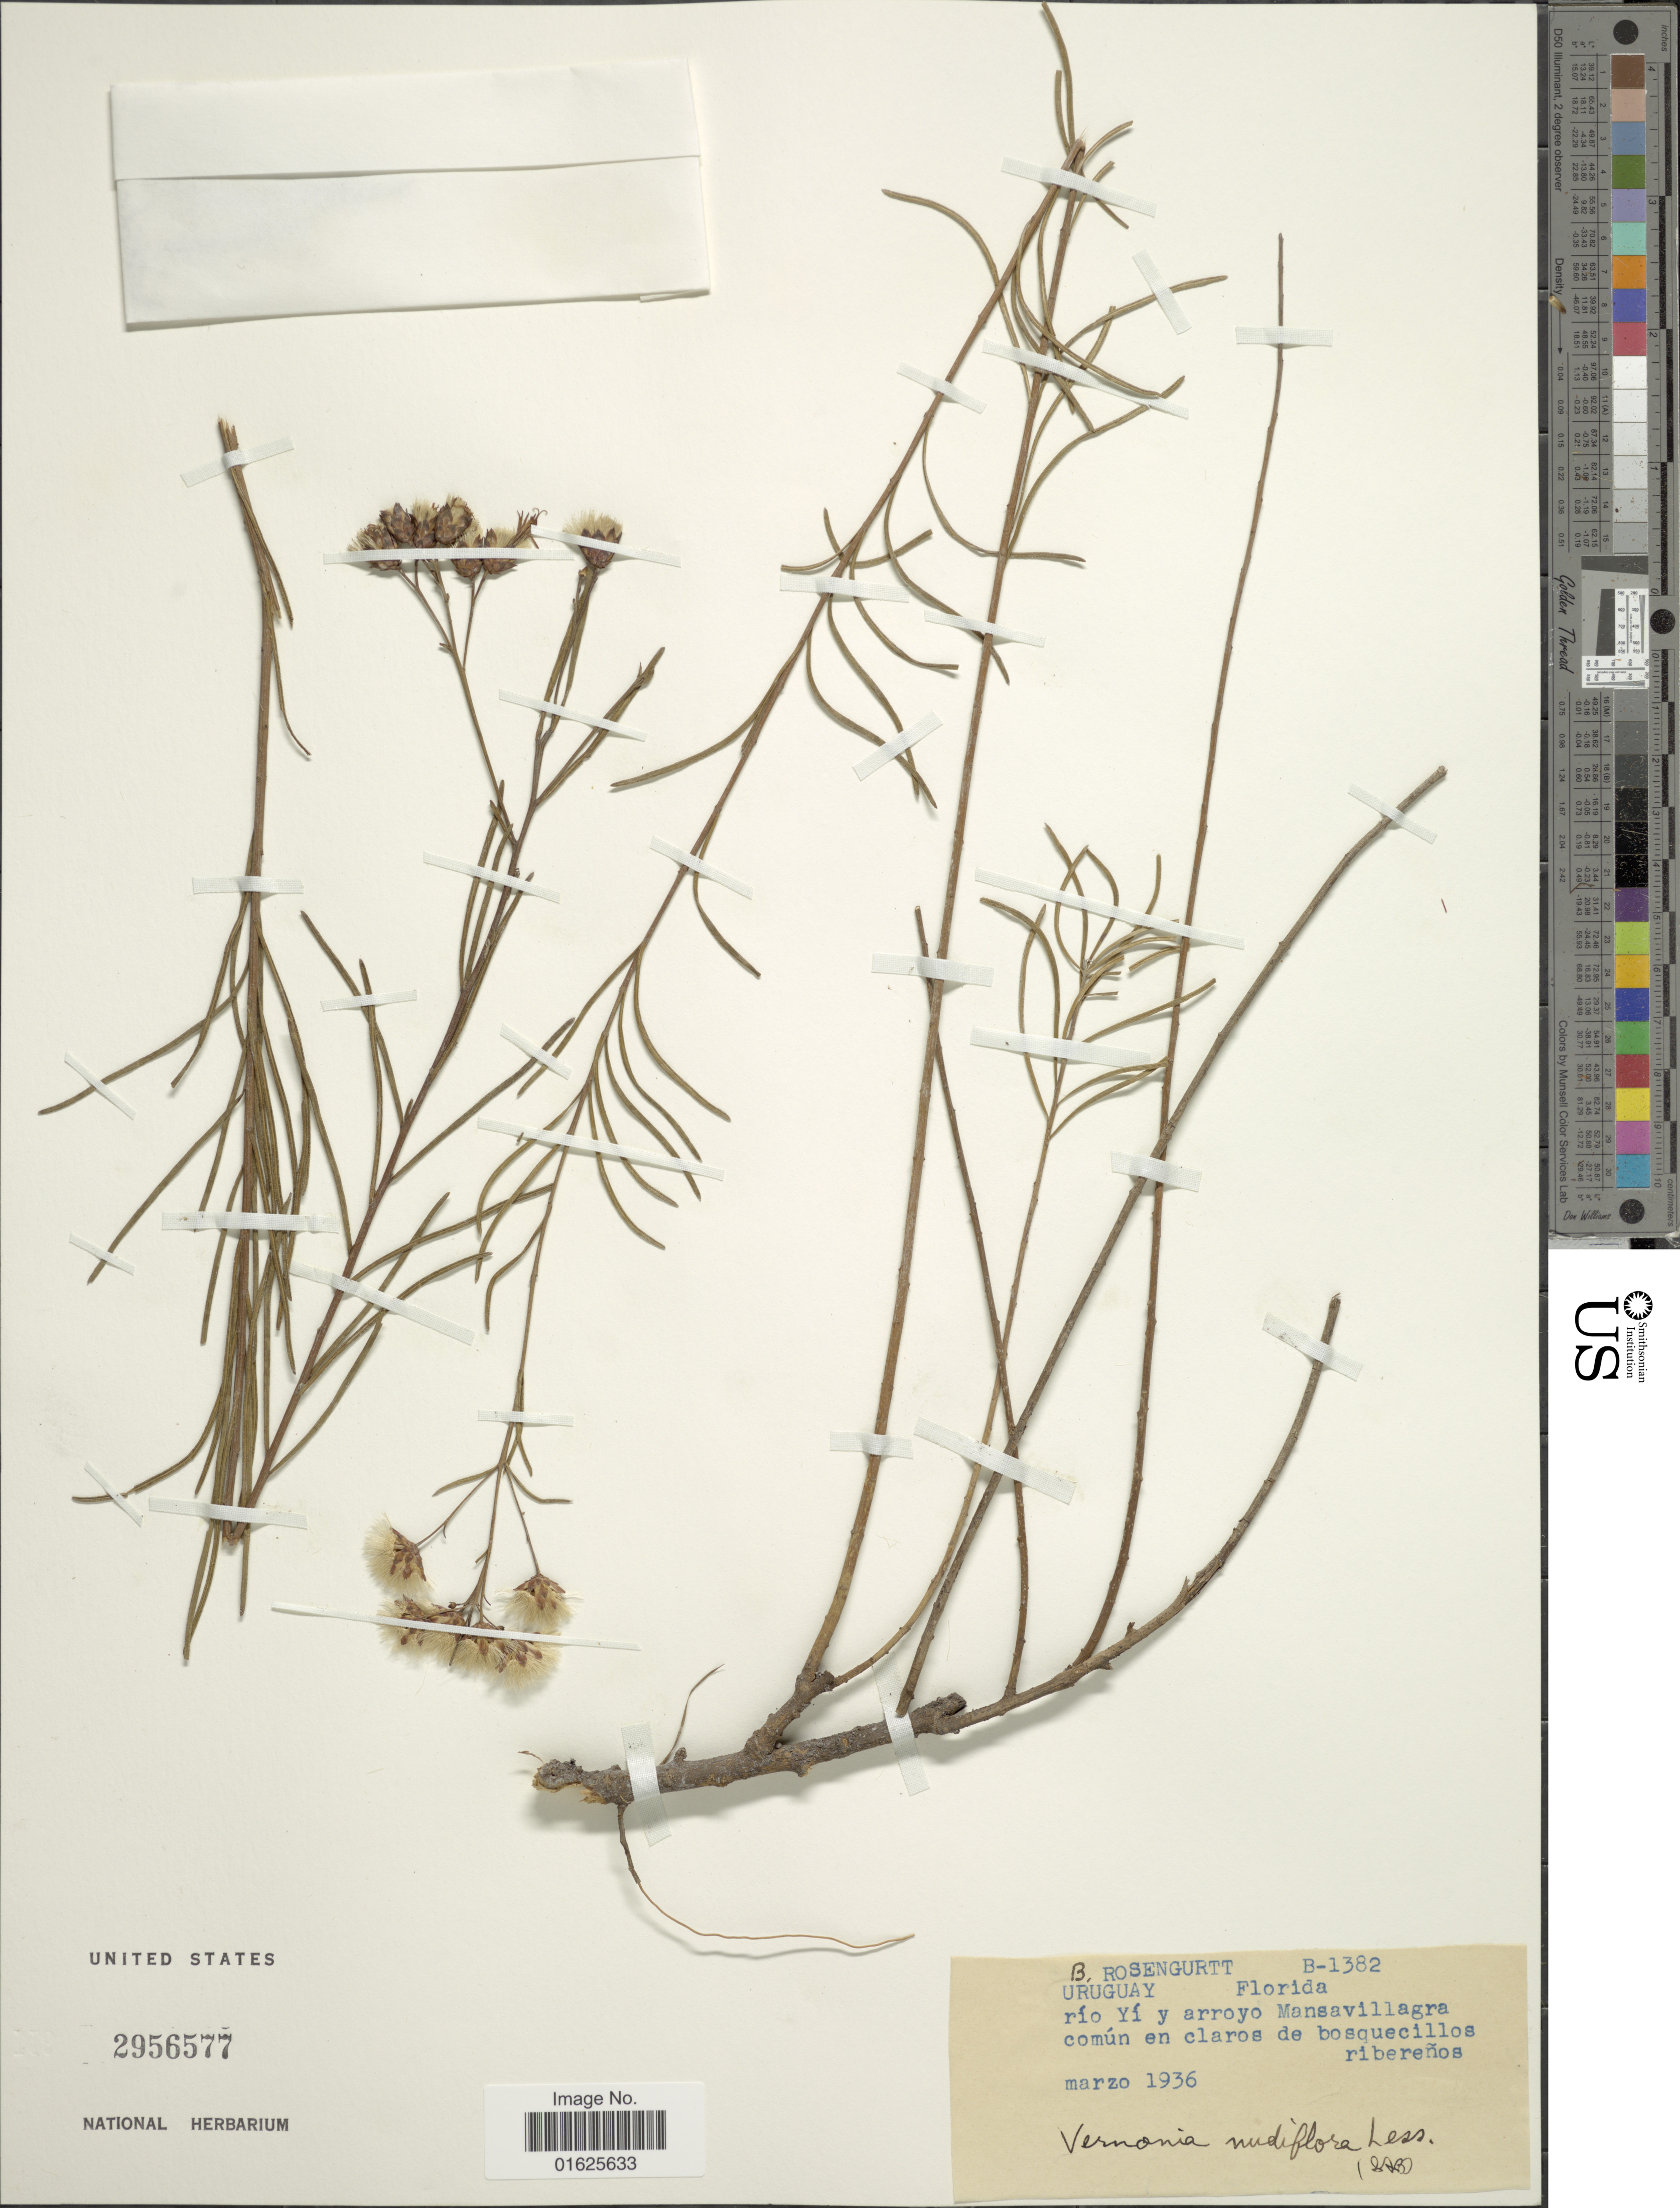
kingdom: Plantae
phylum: Tracheophyta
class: Magnoliopsida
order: Asterales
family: Asteraceae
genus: Vernonanthura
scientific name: Vernonanthura nudiflora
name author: (Less.) H. Rob.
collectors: B. Rosengurtt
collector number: B-1382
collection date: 1936-03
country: Uruguay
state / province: Florida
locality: Río Yí y arroyo Mansavillagra común en claros de bosquecillos ribereños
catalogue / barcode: US 2956577